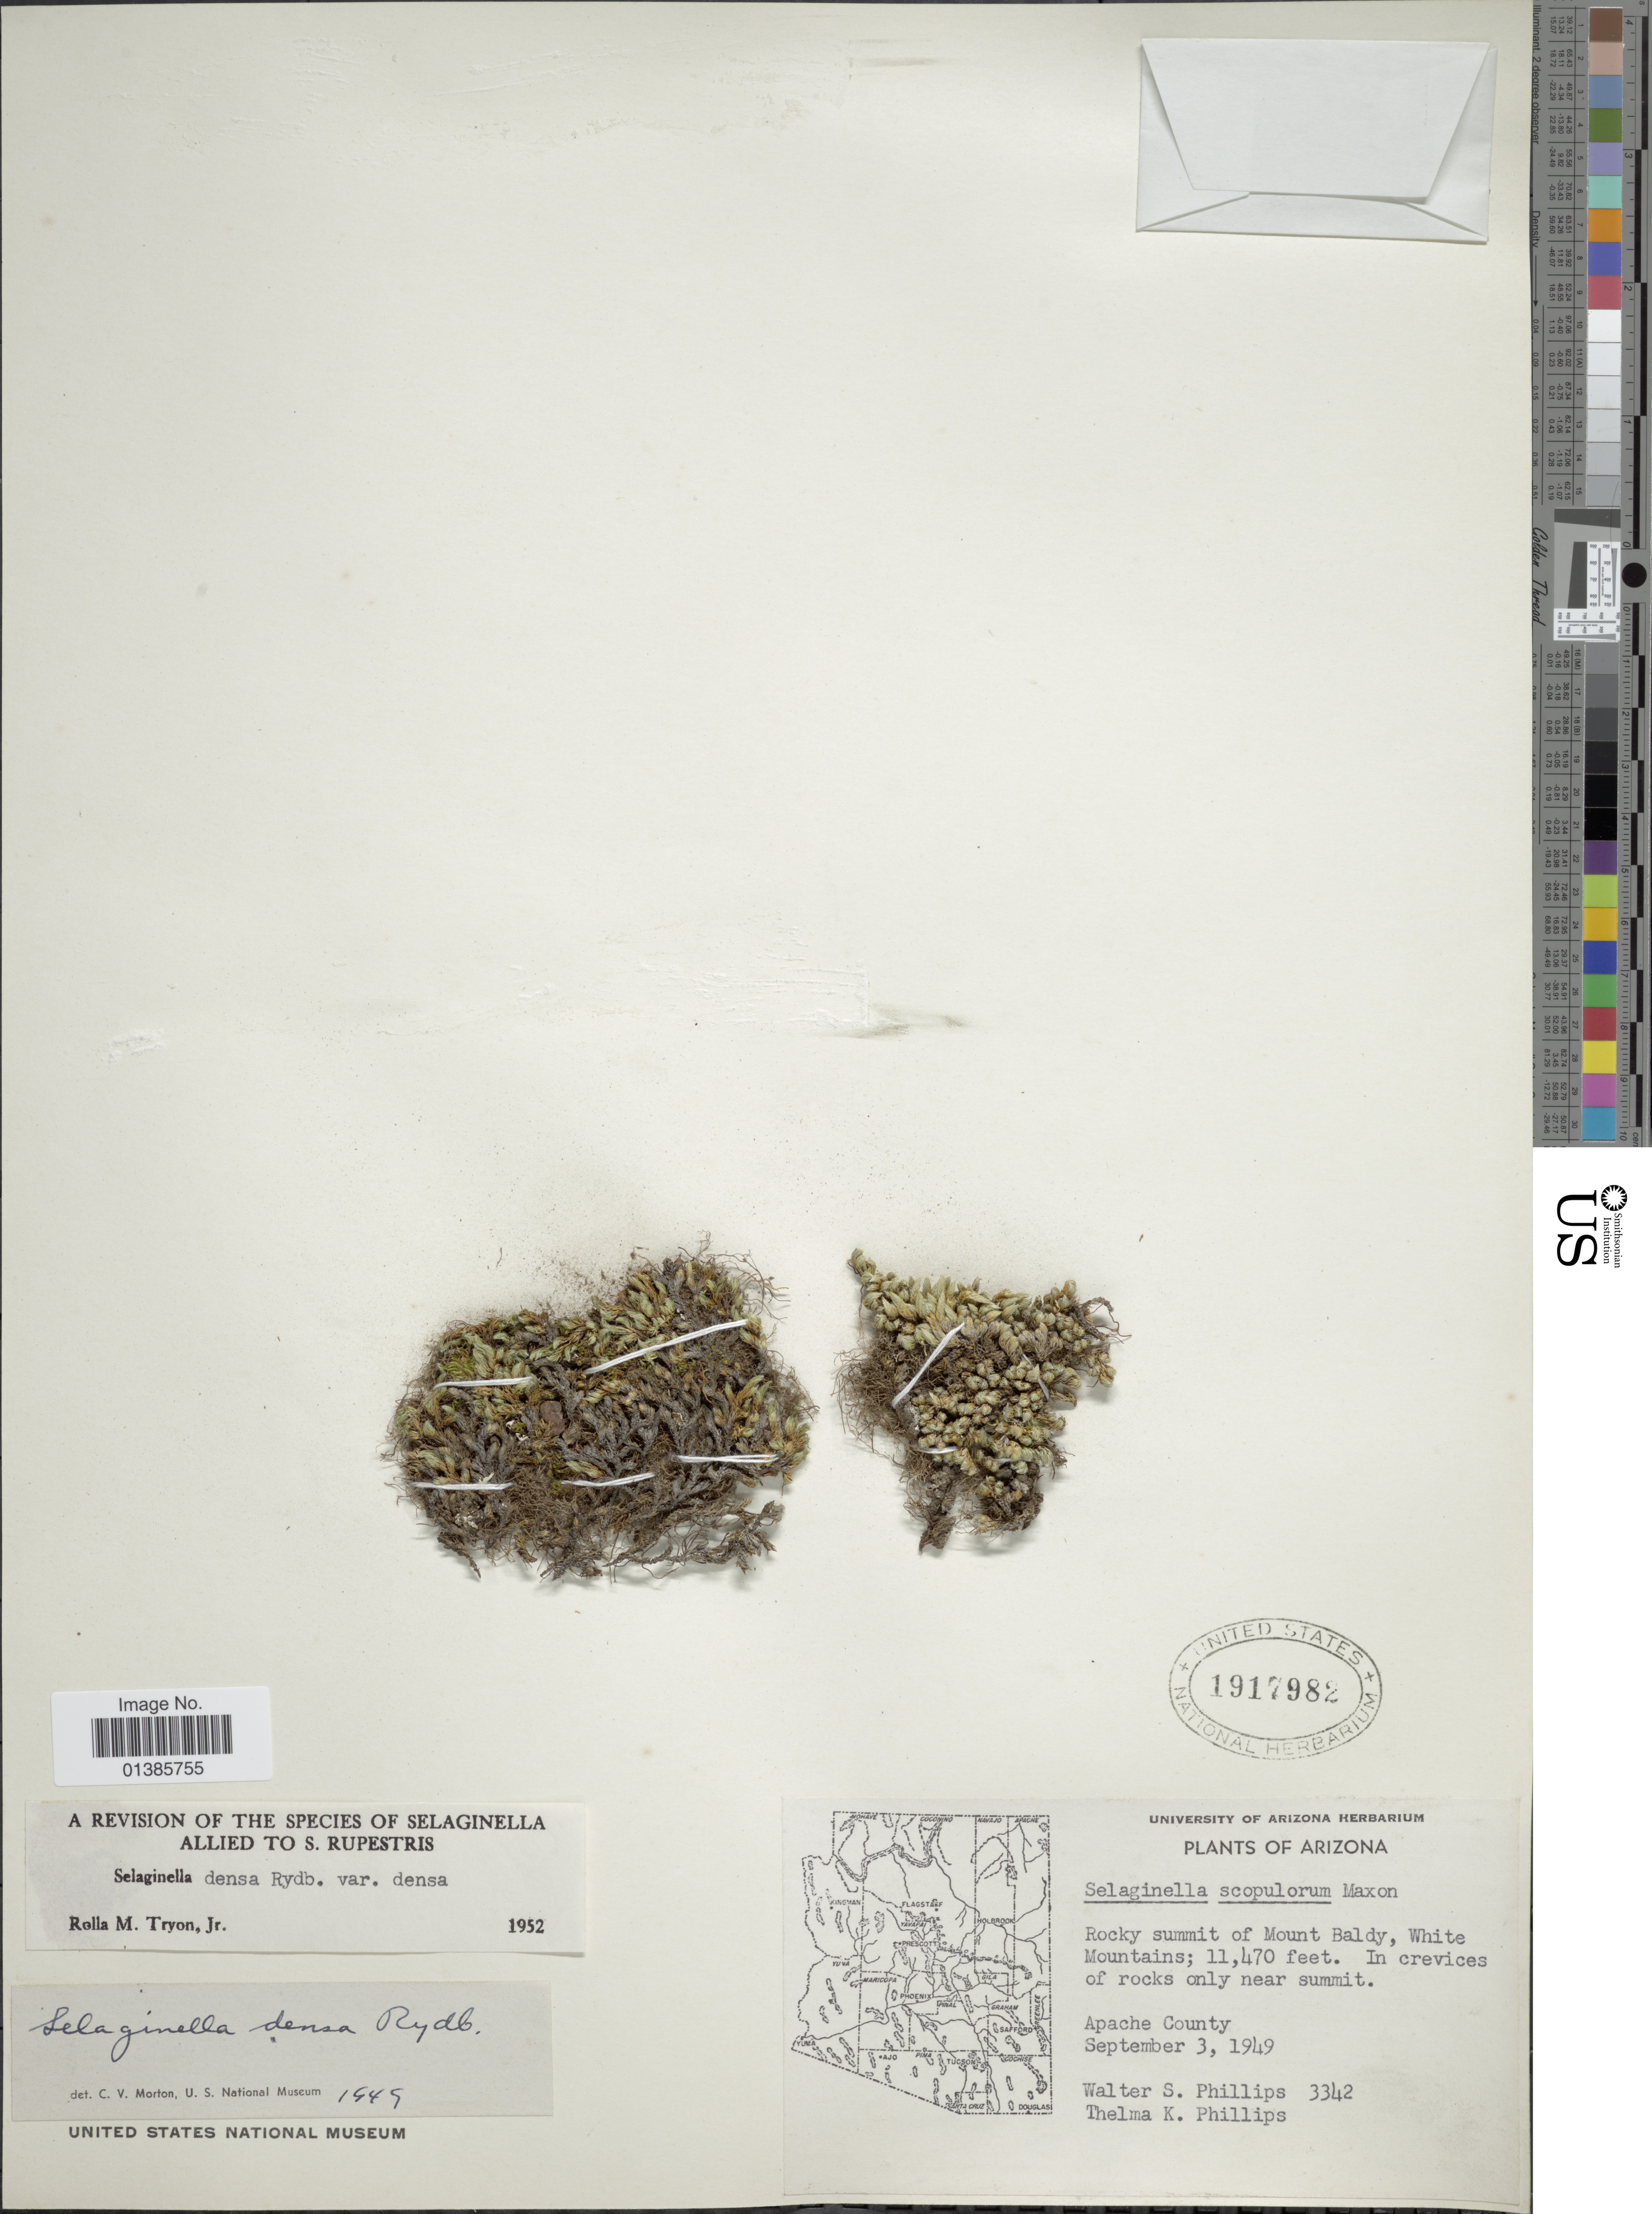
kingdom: Plantae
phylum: Tracheophyta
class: Lycopodiopsida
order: Selaginellales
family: Selaginellaceae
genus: Selaginella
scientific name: Selaginella densa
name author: Rydb.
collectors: W. S. Phillips & T. Phillips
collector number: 3342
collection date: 1949-09-03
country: United States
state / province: Arizona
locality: Rocky summit of Mount Baldy, White Mountains. Apache County.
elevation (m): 3496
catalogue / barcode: US 1917982